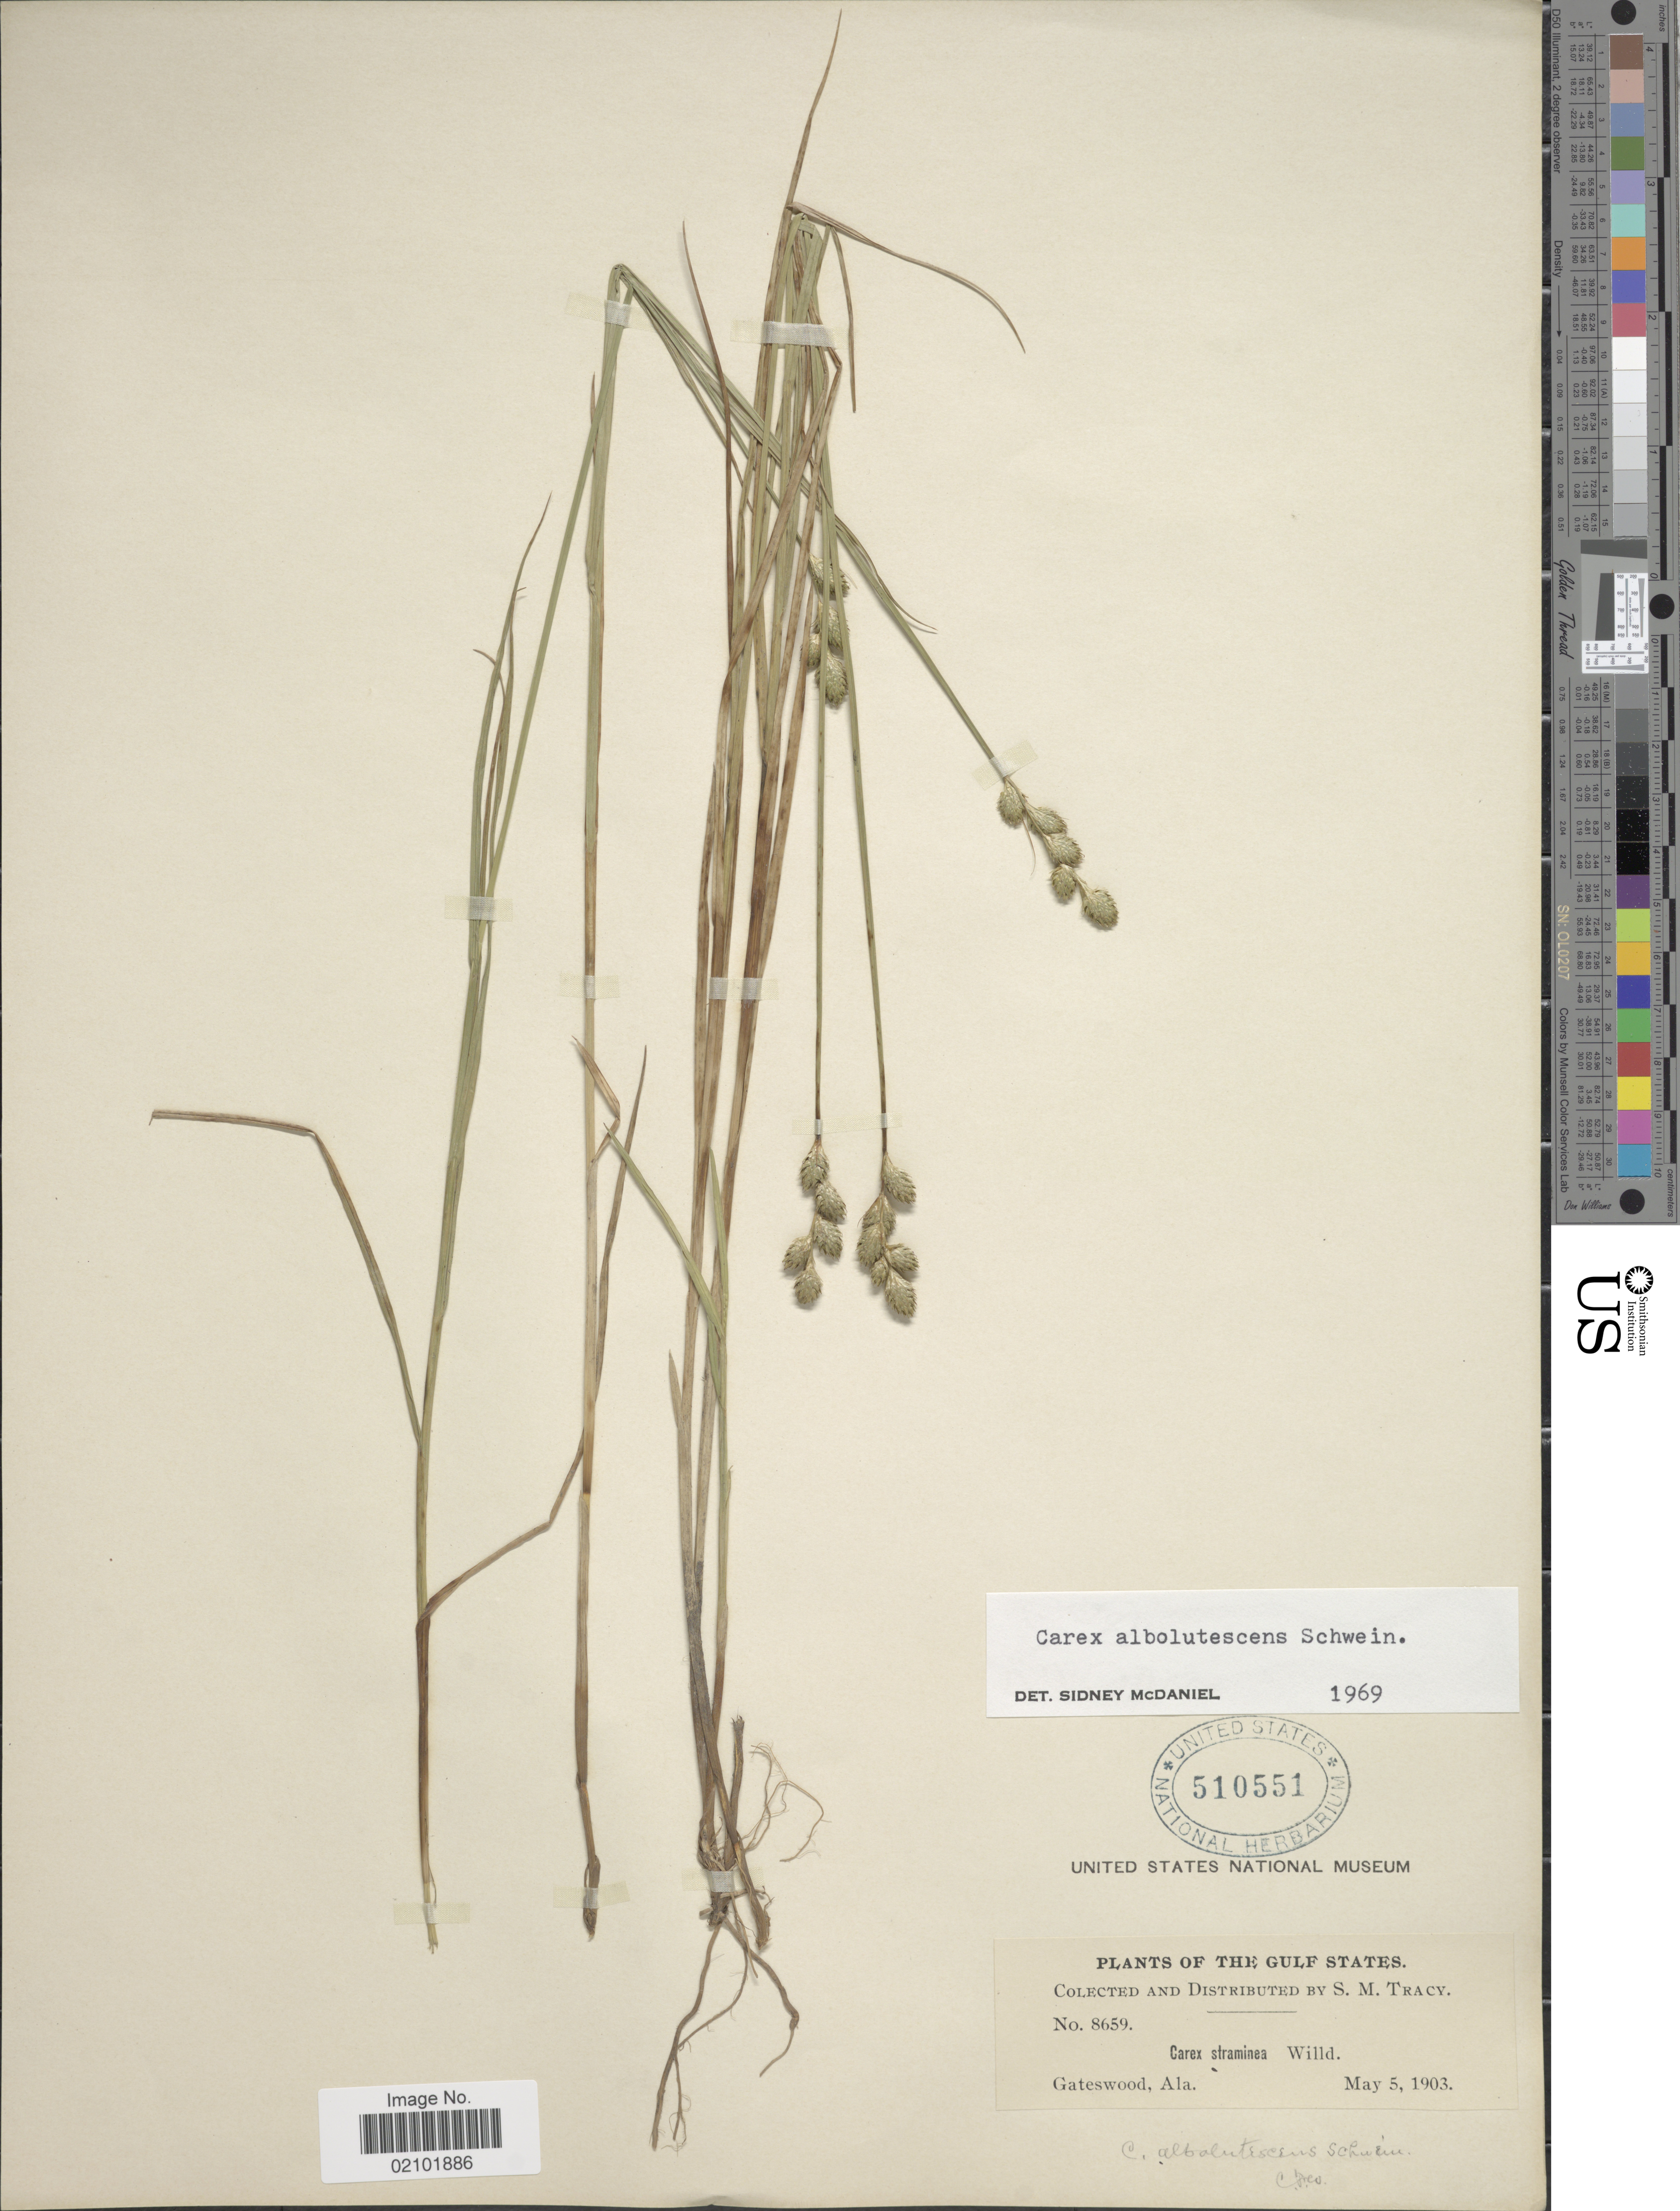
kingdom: Plantae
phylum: Tracheophyta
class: Liliopsida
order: Poales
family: Cyperaceae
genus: Carex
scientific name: Carex albolutescens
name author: Schwein.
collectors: S. M. Tracy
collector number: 8659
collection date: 1903-05-05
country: United States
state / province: Alabama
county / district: Baldwin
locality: Gulf States, Gateswood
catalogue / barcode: US 510551